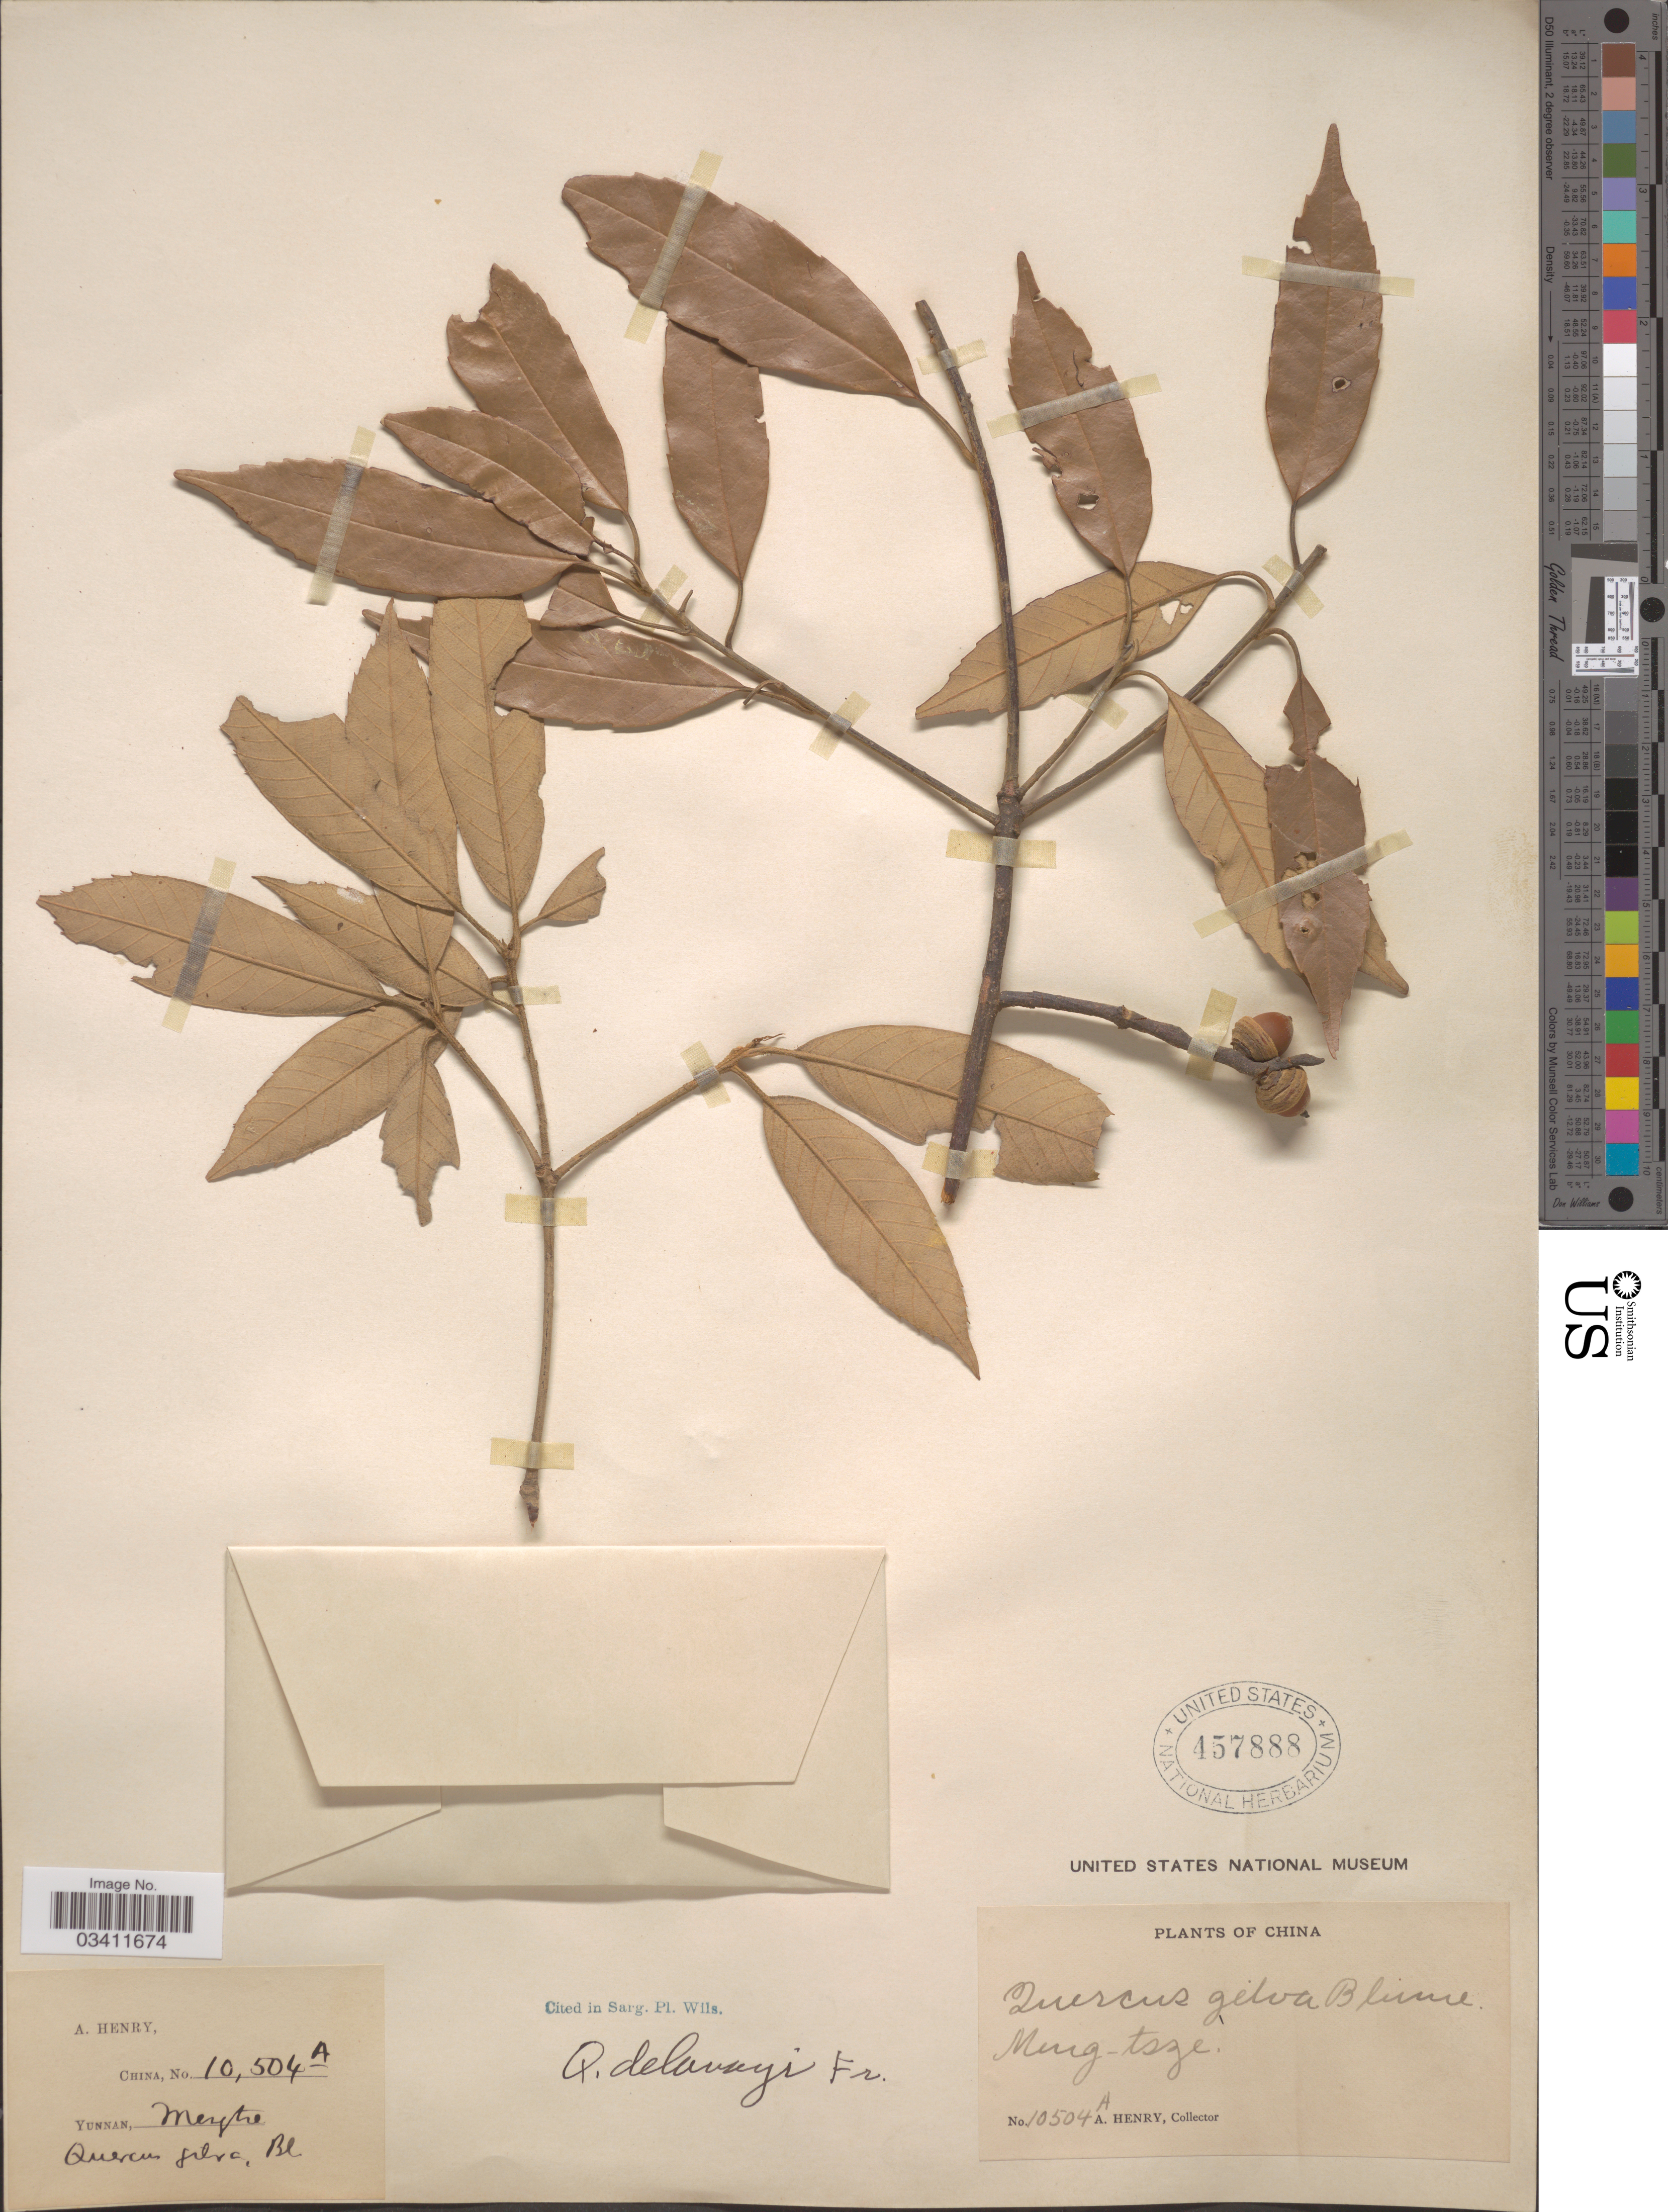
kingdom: Plantae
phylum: Tracheophyta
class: Magnoliopsida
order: Fagales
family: Fagaceae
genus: Quercus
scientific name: Quercus gilva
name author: Blume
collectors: A. Henry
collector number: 10504 A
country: China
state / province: Yunnan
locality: Meng-tsze.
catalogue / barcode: US 457888